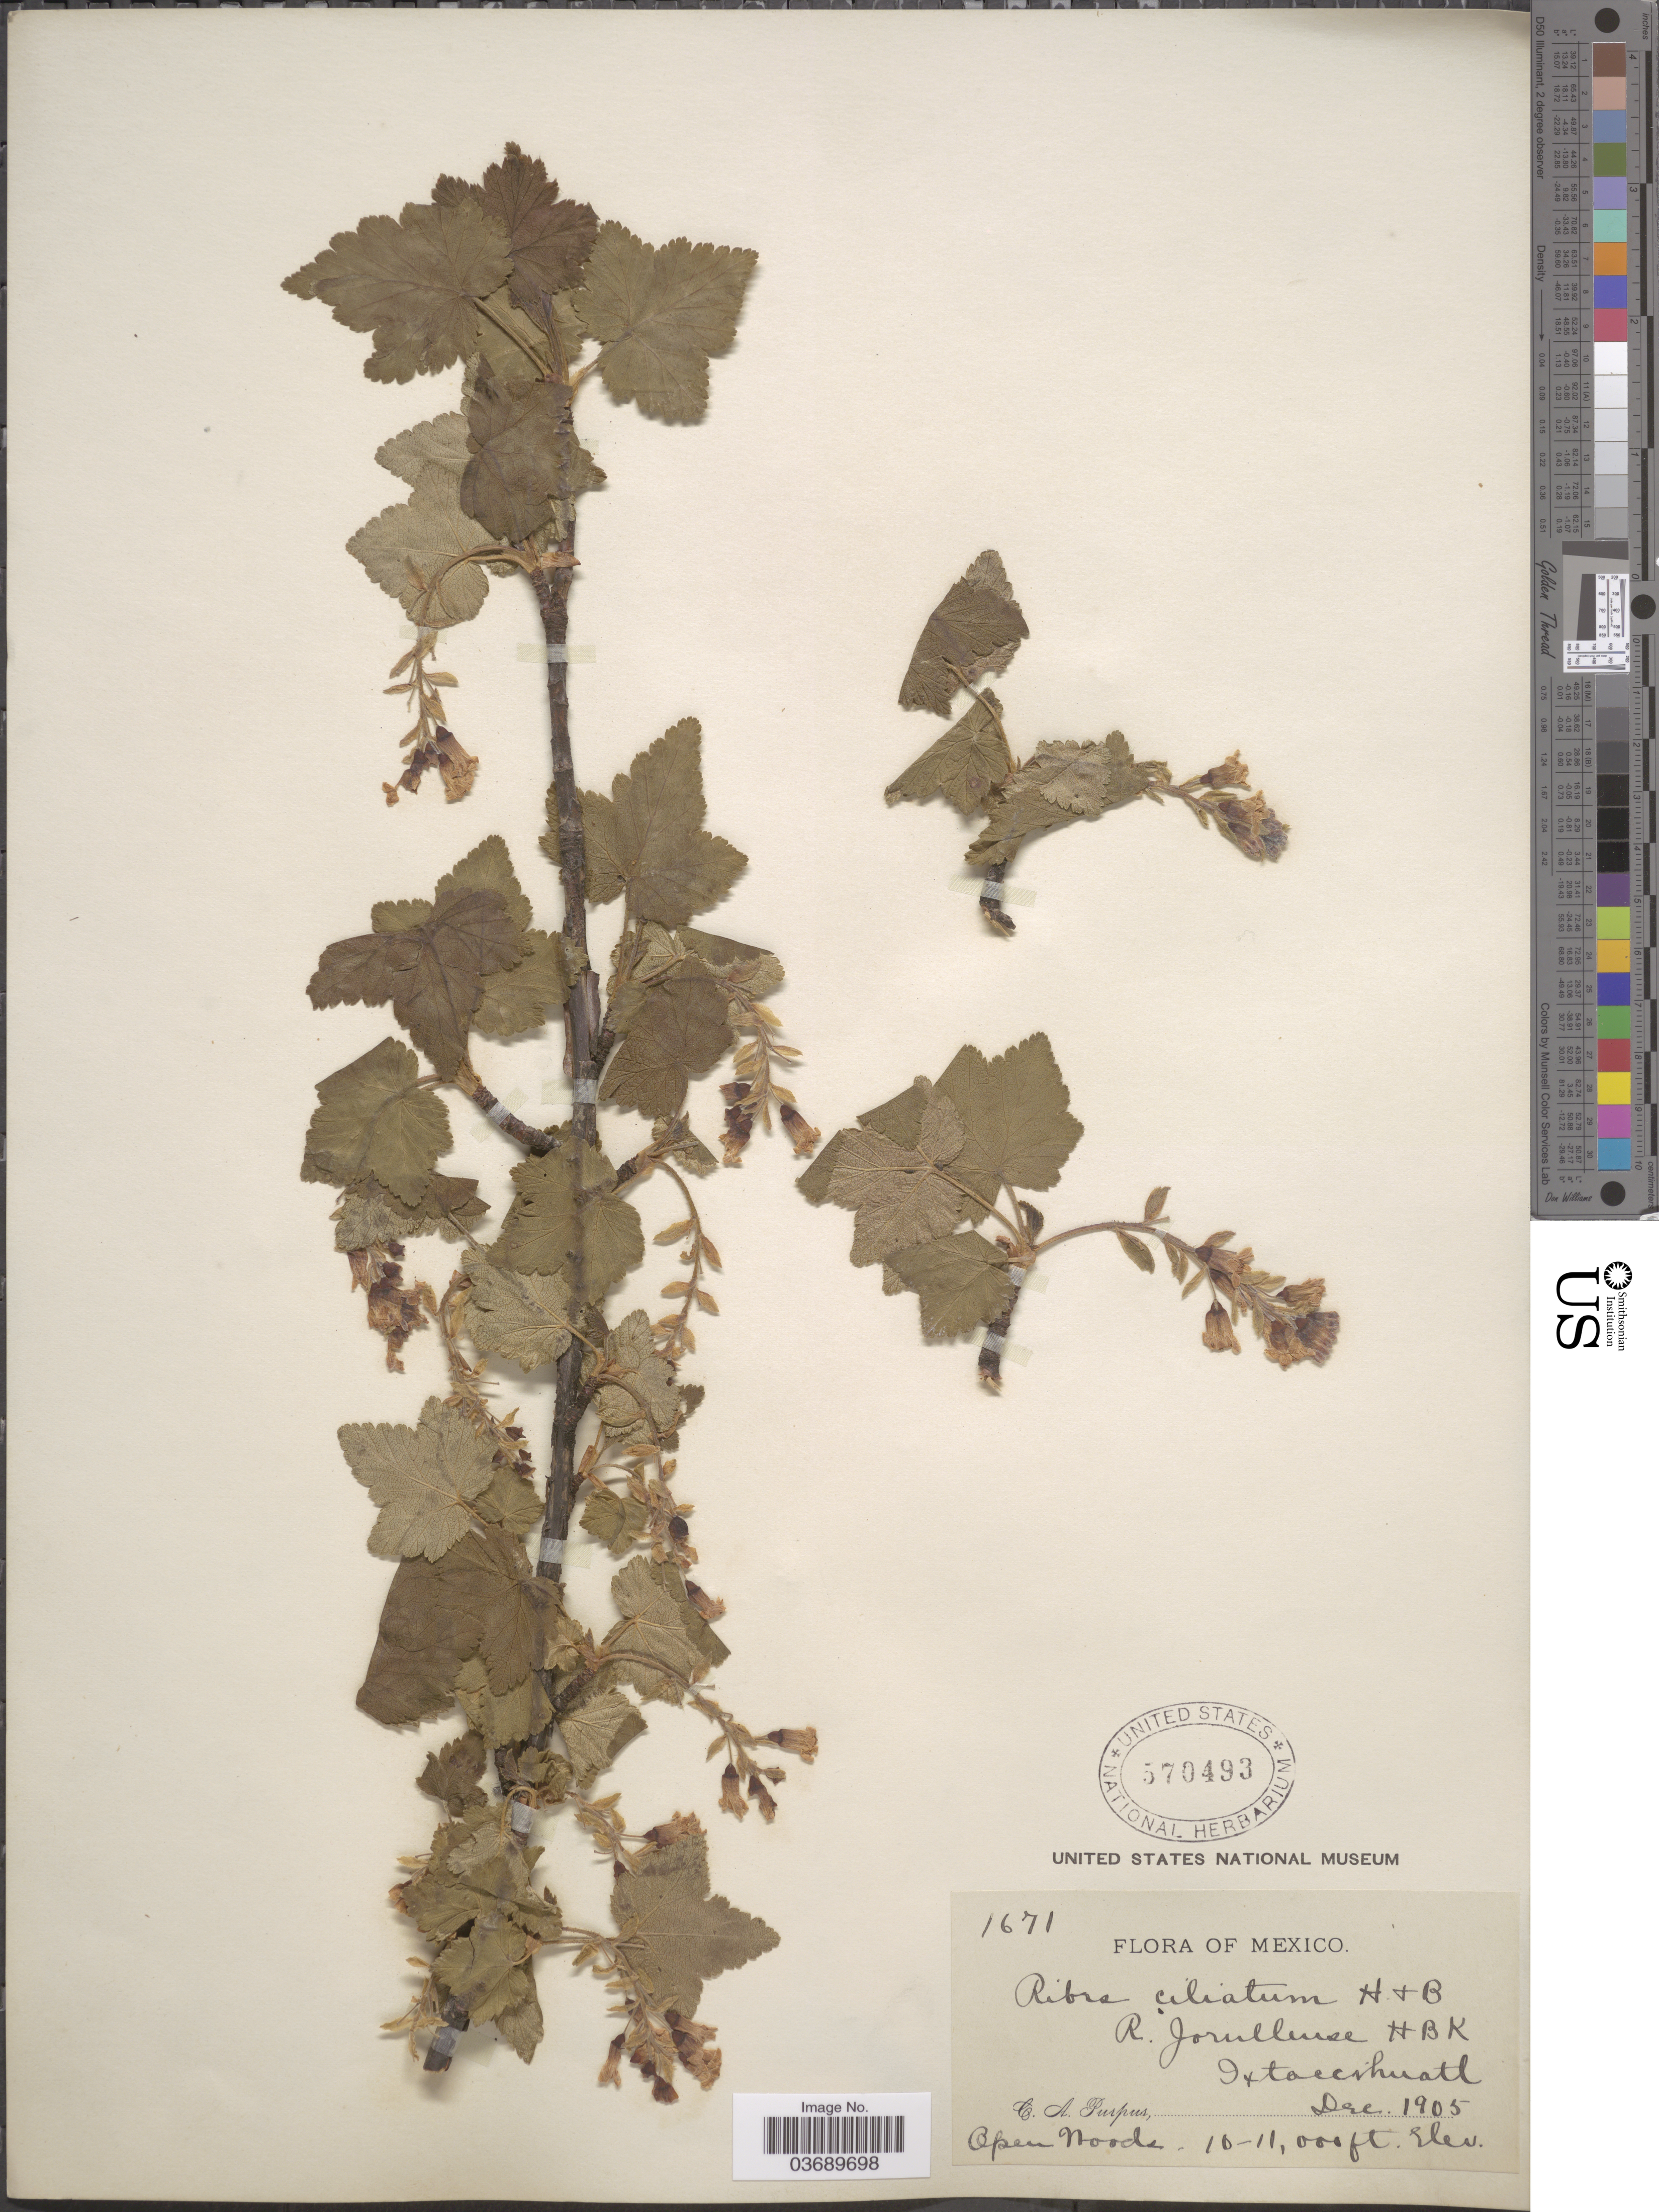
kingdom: Plantae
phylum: Tracheophyta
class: Magnoliopsida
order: Saxifragales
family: Grossulariaceae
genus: Ribes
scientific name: Ribes ciliatum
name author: Humb. & Bonpl. ex Roem. & Schult.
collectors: C. A. Purpus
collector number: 1671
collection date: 1905-12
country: Mexico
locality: Ixtaccihuatl.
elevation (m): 3048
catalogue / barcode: US 570493